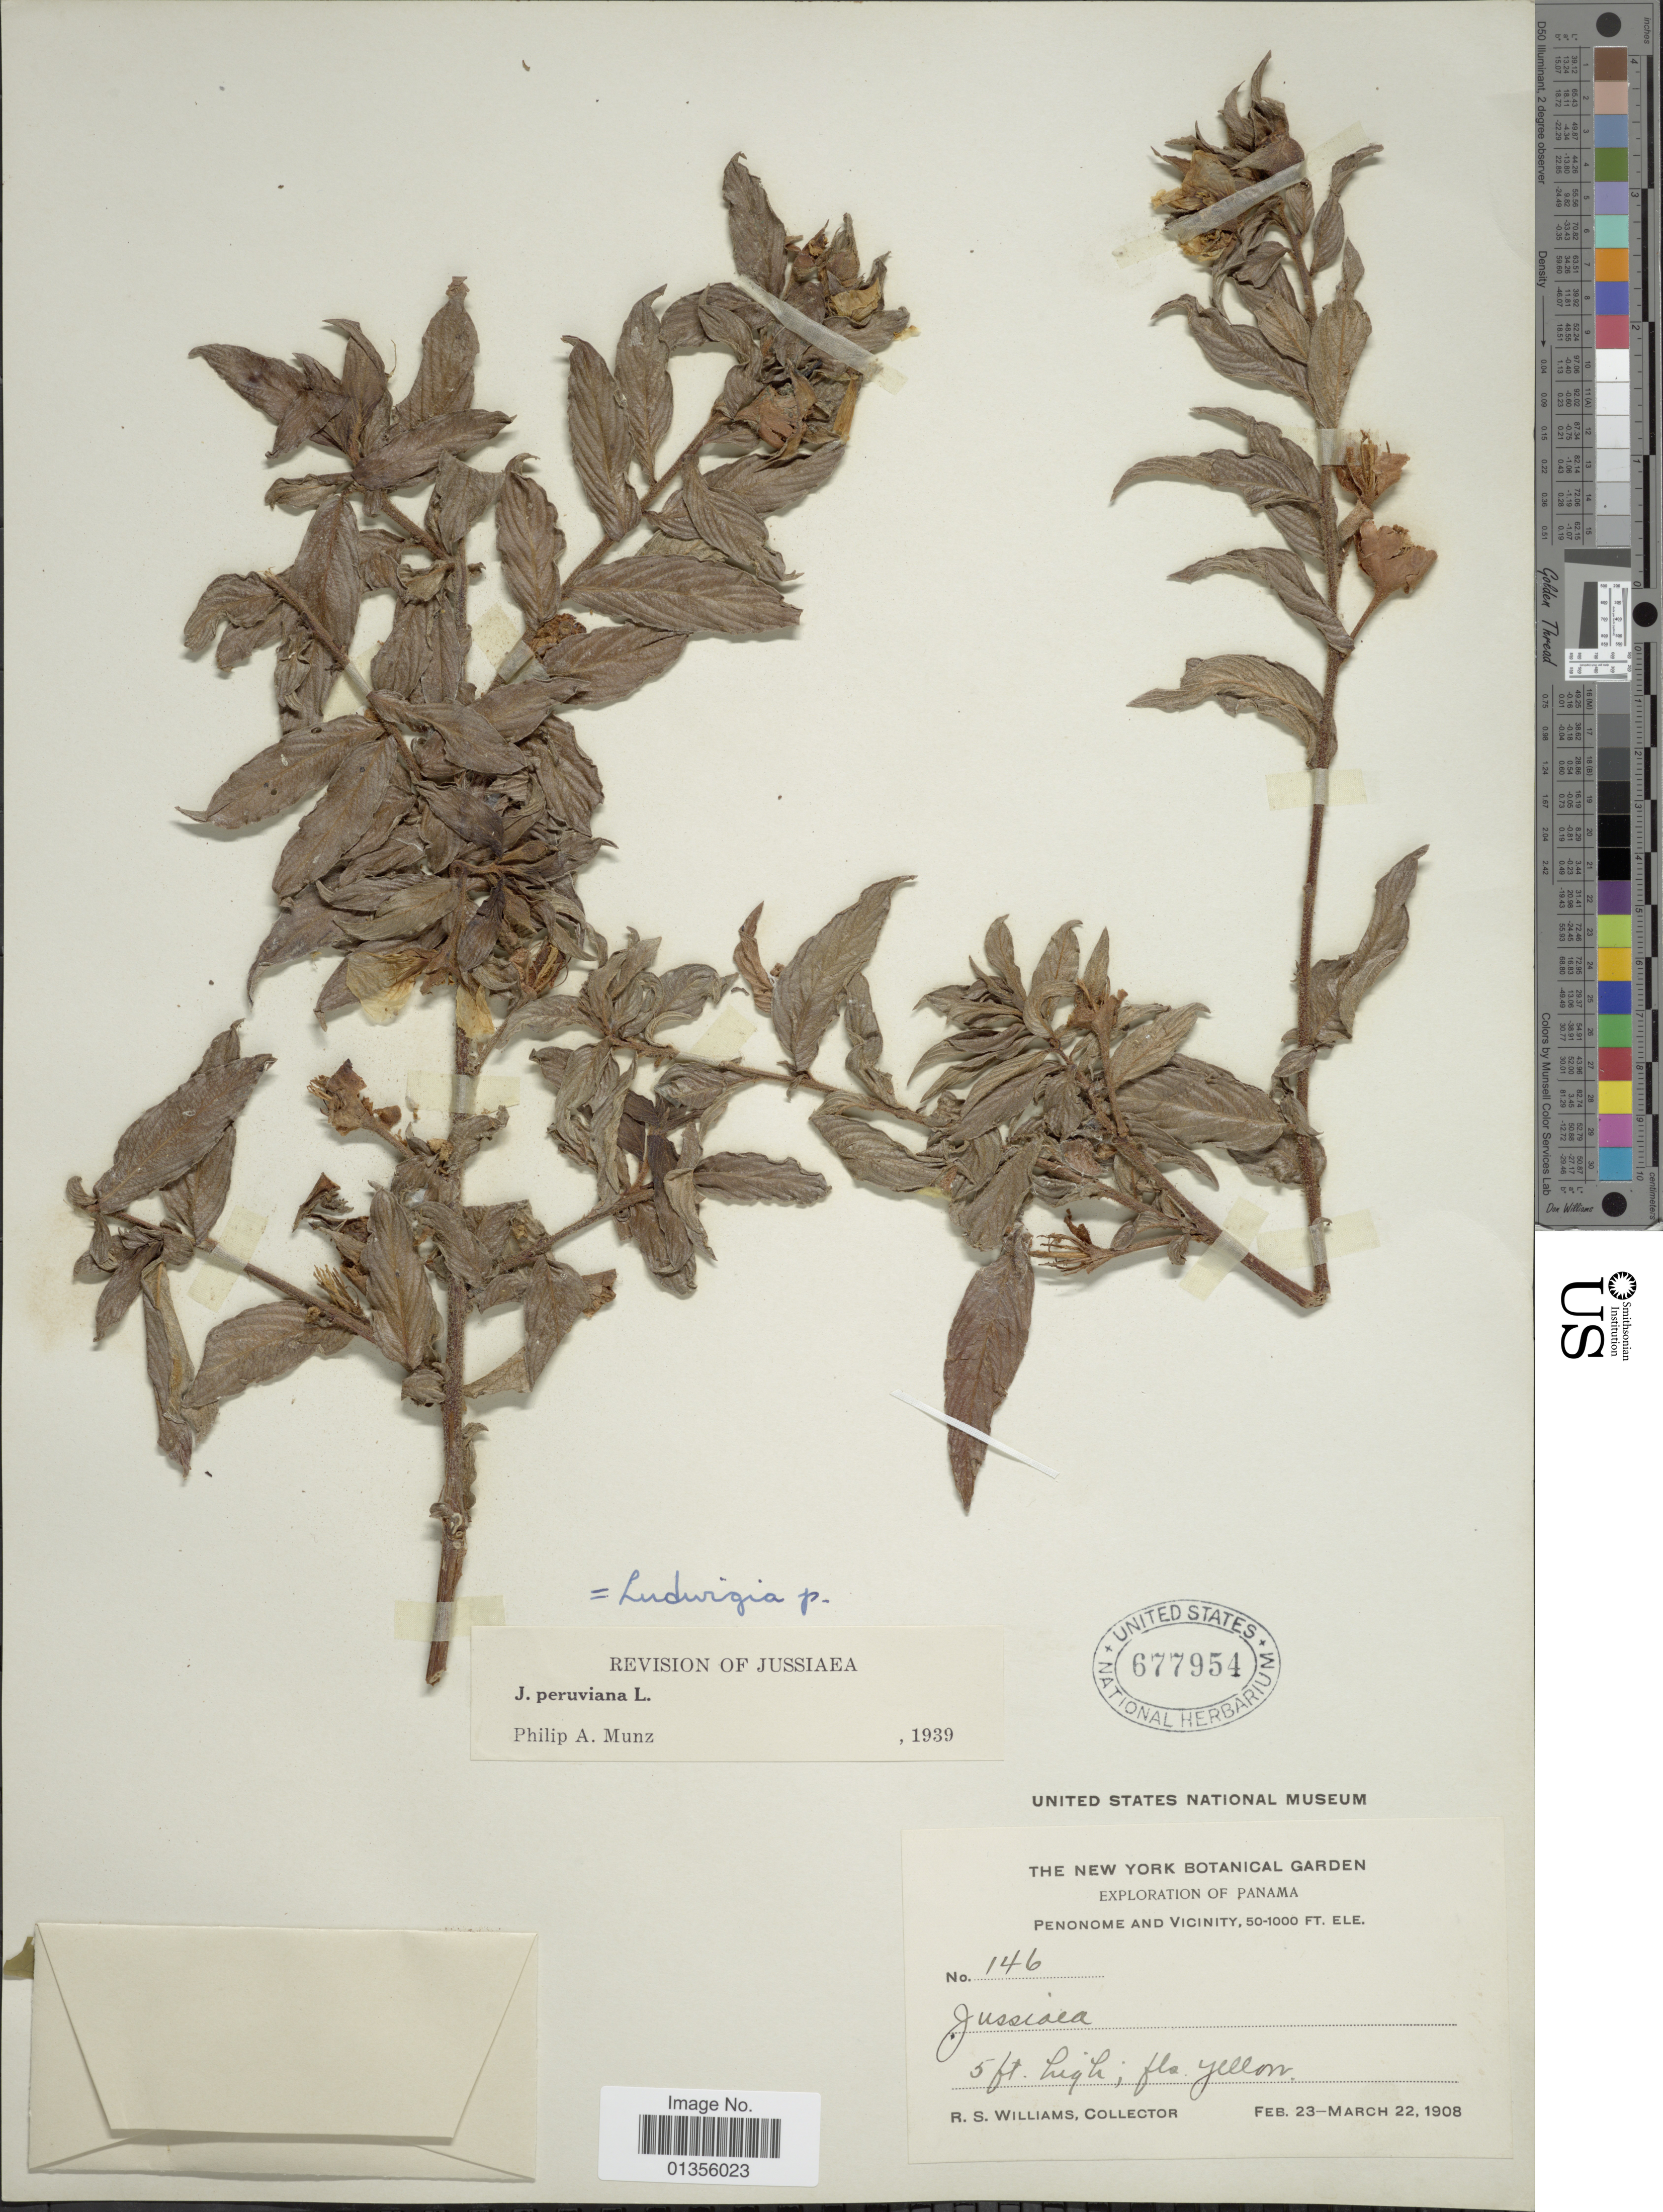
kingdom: Plantae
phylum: Tracheophyta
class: Magnoliopsida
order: Myrtales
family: Onagraceae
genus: Ludwigia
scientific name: Ludwigia peruviana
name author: (L.) H. Hara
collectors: R. S. Williams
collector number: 146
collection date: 1908-02-23/1908-03-22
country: Panama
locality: Penonome and Vicinity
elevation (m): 15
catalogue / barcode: US 677954